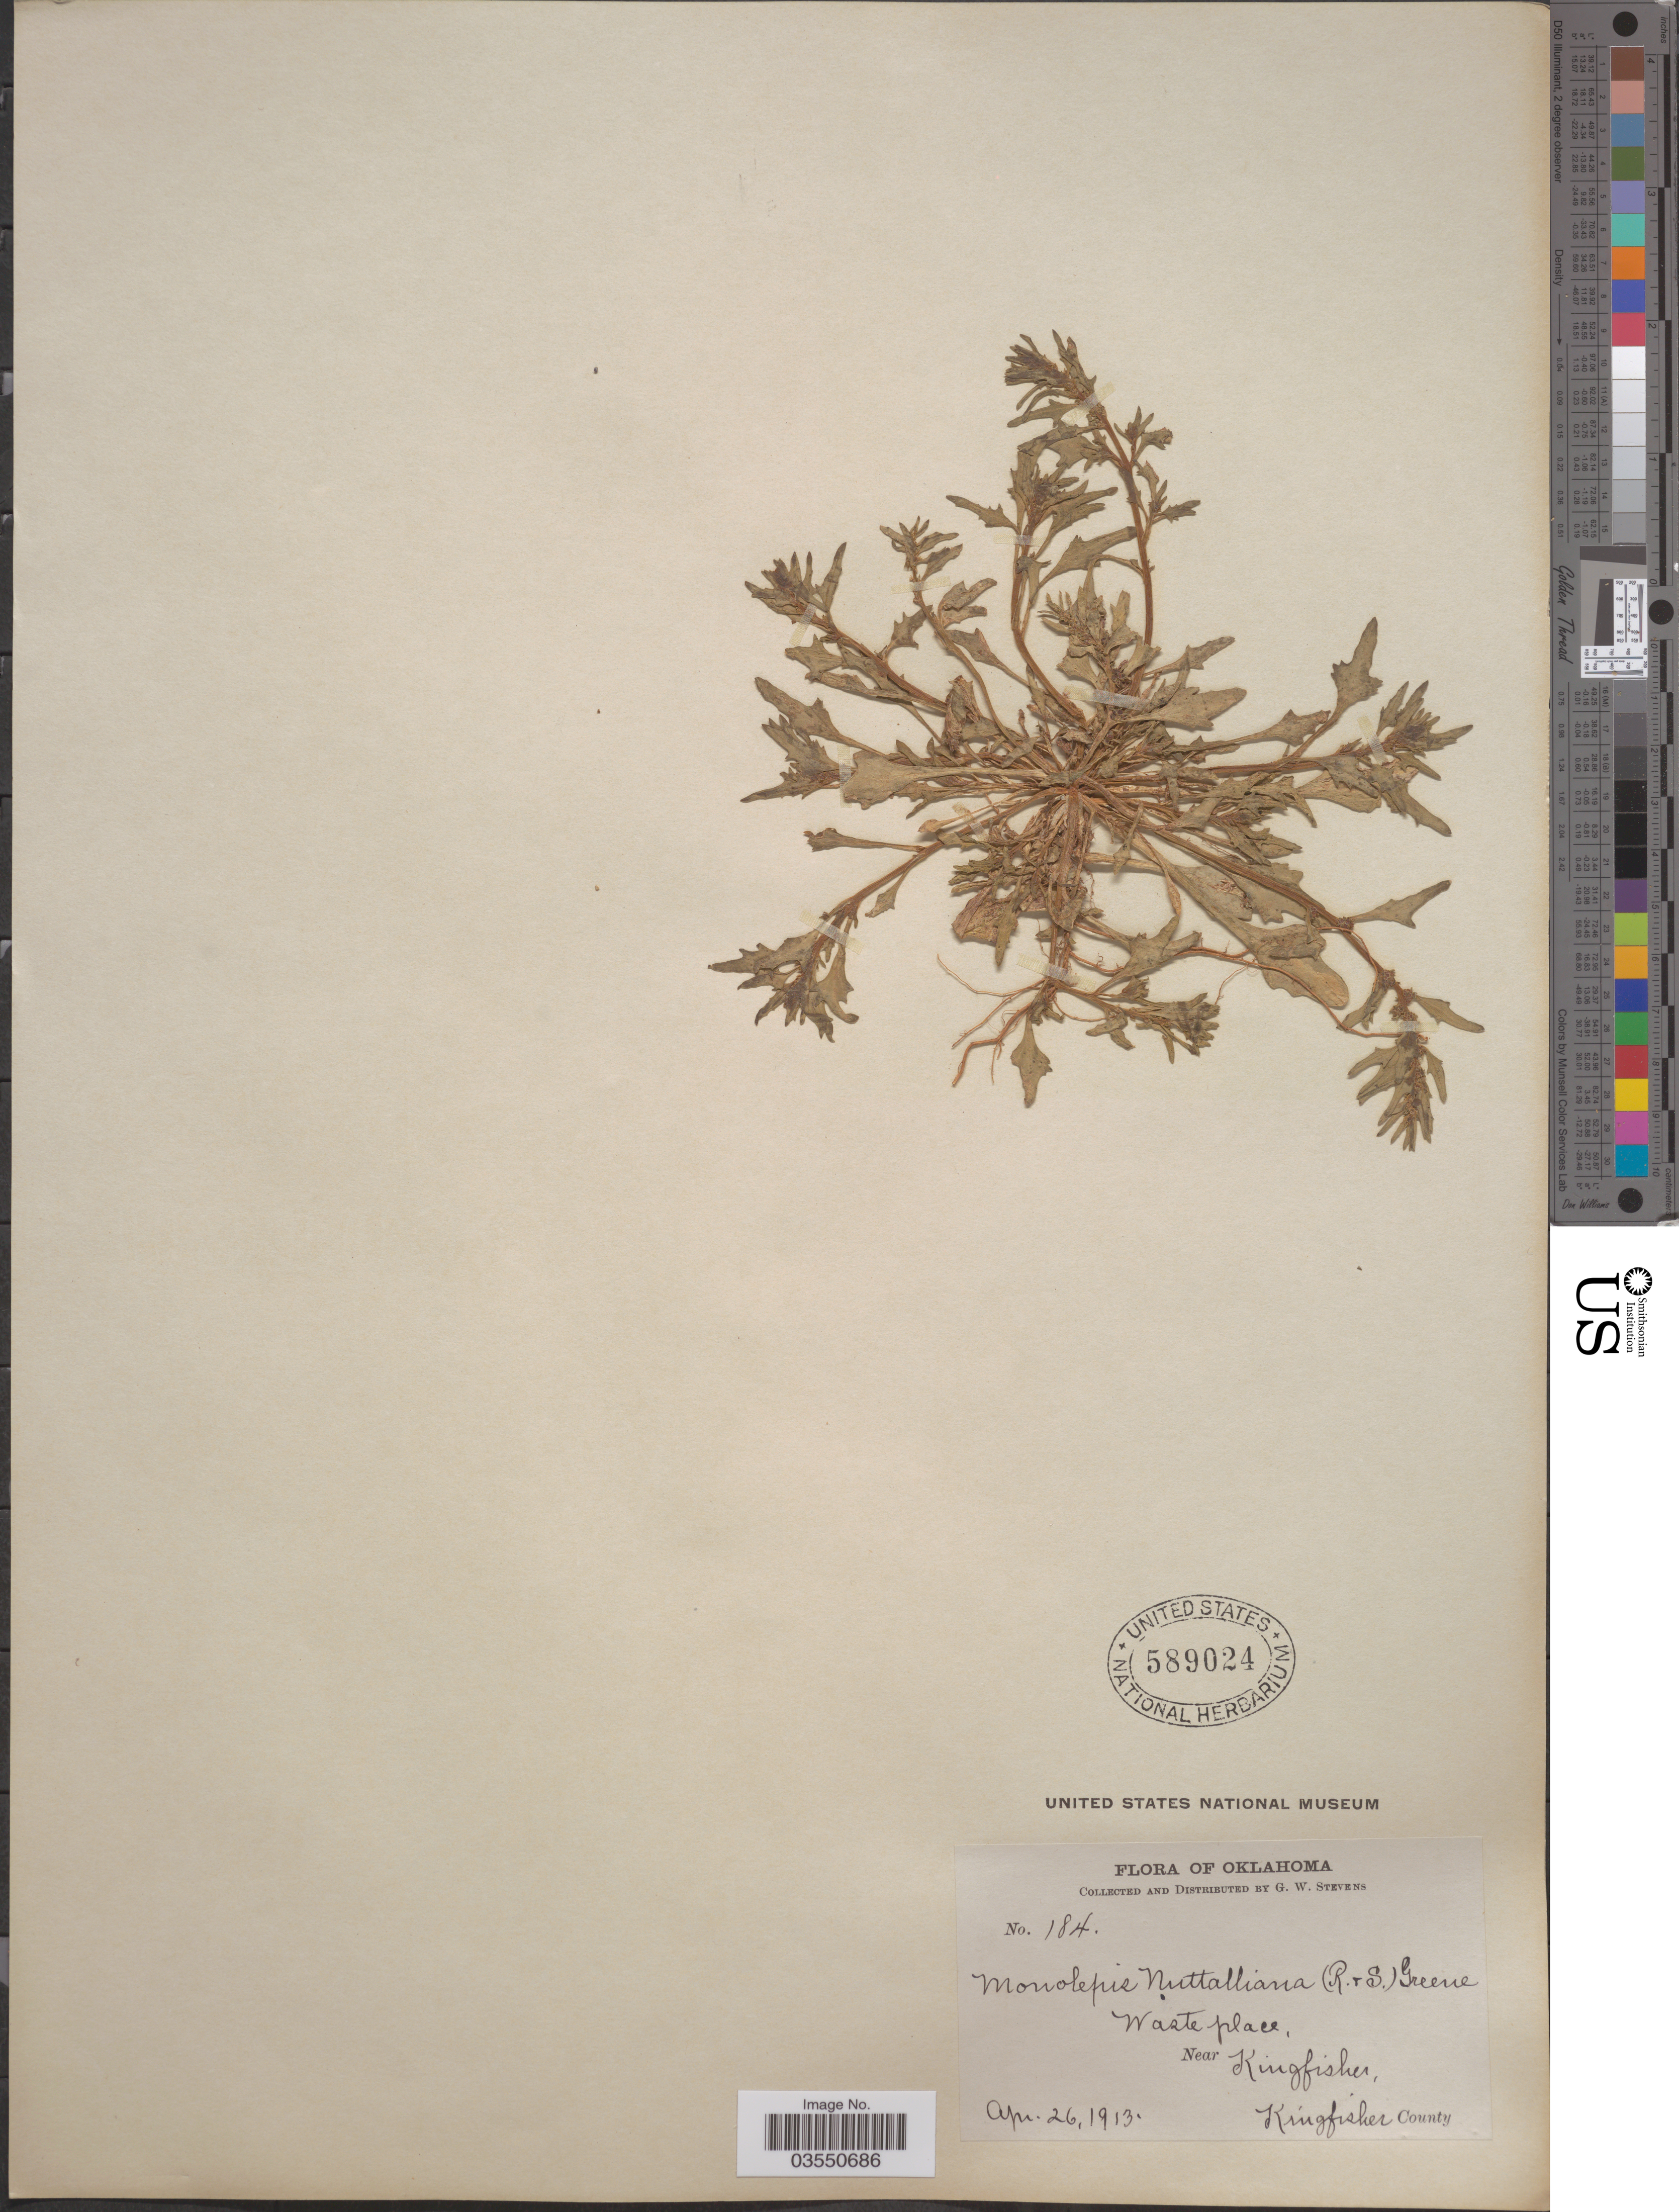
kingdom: Plantae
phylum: Tracheophyta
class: Magnoliopsida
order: Caryophyllales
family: Amaranthaceae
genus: Blitum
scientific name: Blitum nuttallianum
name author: Schult.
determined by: U.S. National Herbarium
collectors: G. W. Stevens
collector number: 184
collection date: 1913-04-26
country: United States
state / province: Oklahoma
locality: Near Kingfisher, Kingfisher County.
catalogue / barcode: US 589024